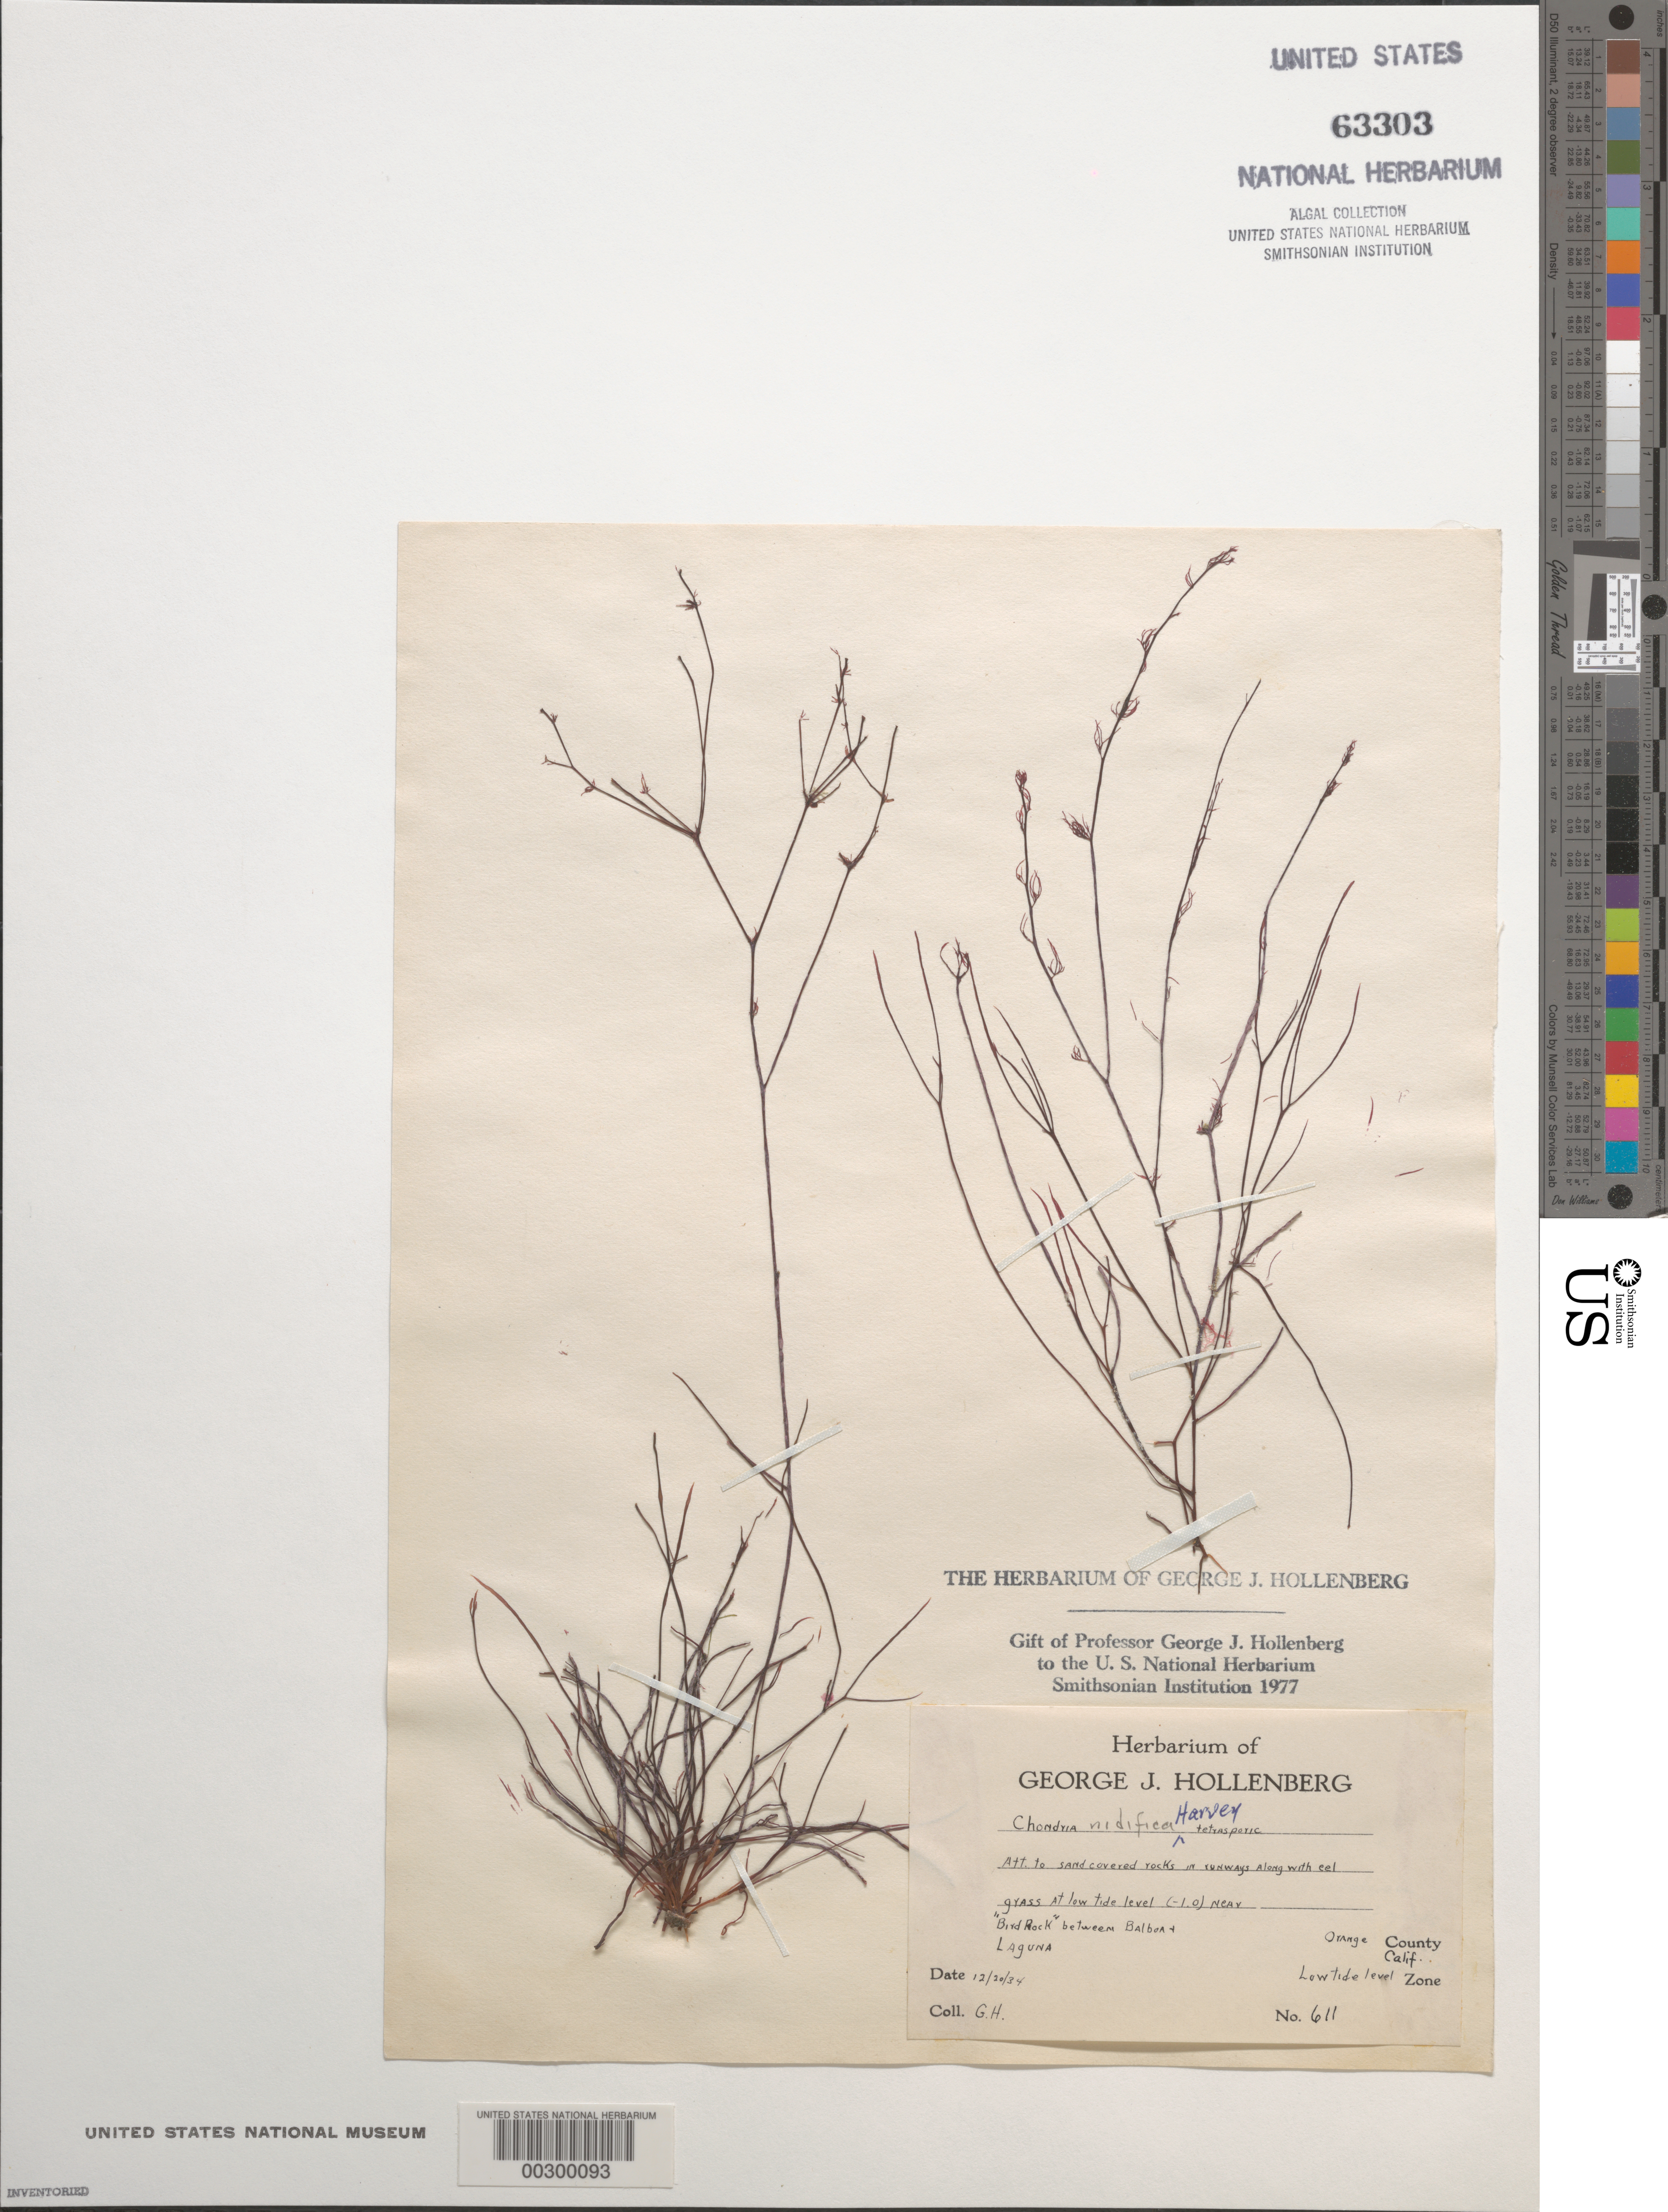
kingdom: Plantae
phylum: Rhodophyta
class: Florideophyceae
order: Ceramiales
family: Rhodomelaceae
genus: Neochondria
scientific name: Neochondria nidifica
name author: (Harvey) Sutti et al.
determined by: Algae name updating Project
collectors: G. Hollenberg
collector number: GJH 611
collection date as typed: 20 Dec 1934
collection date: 1934-12-20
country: United States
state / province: California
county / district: Orange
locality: Bird Rock between Balboa and Laguna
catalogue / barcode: US 63303